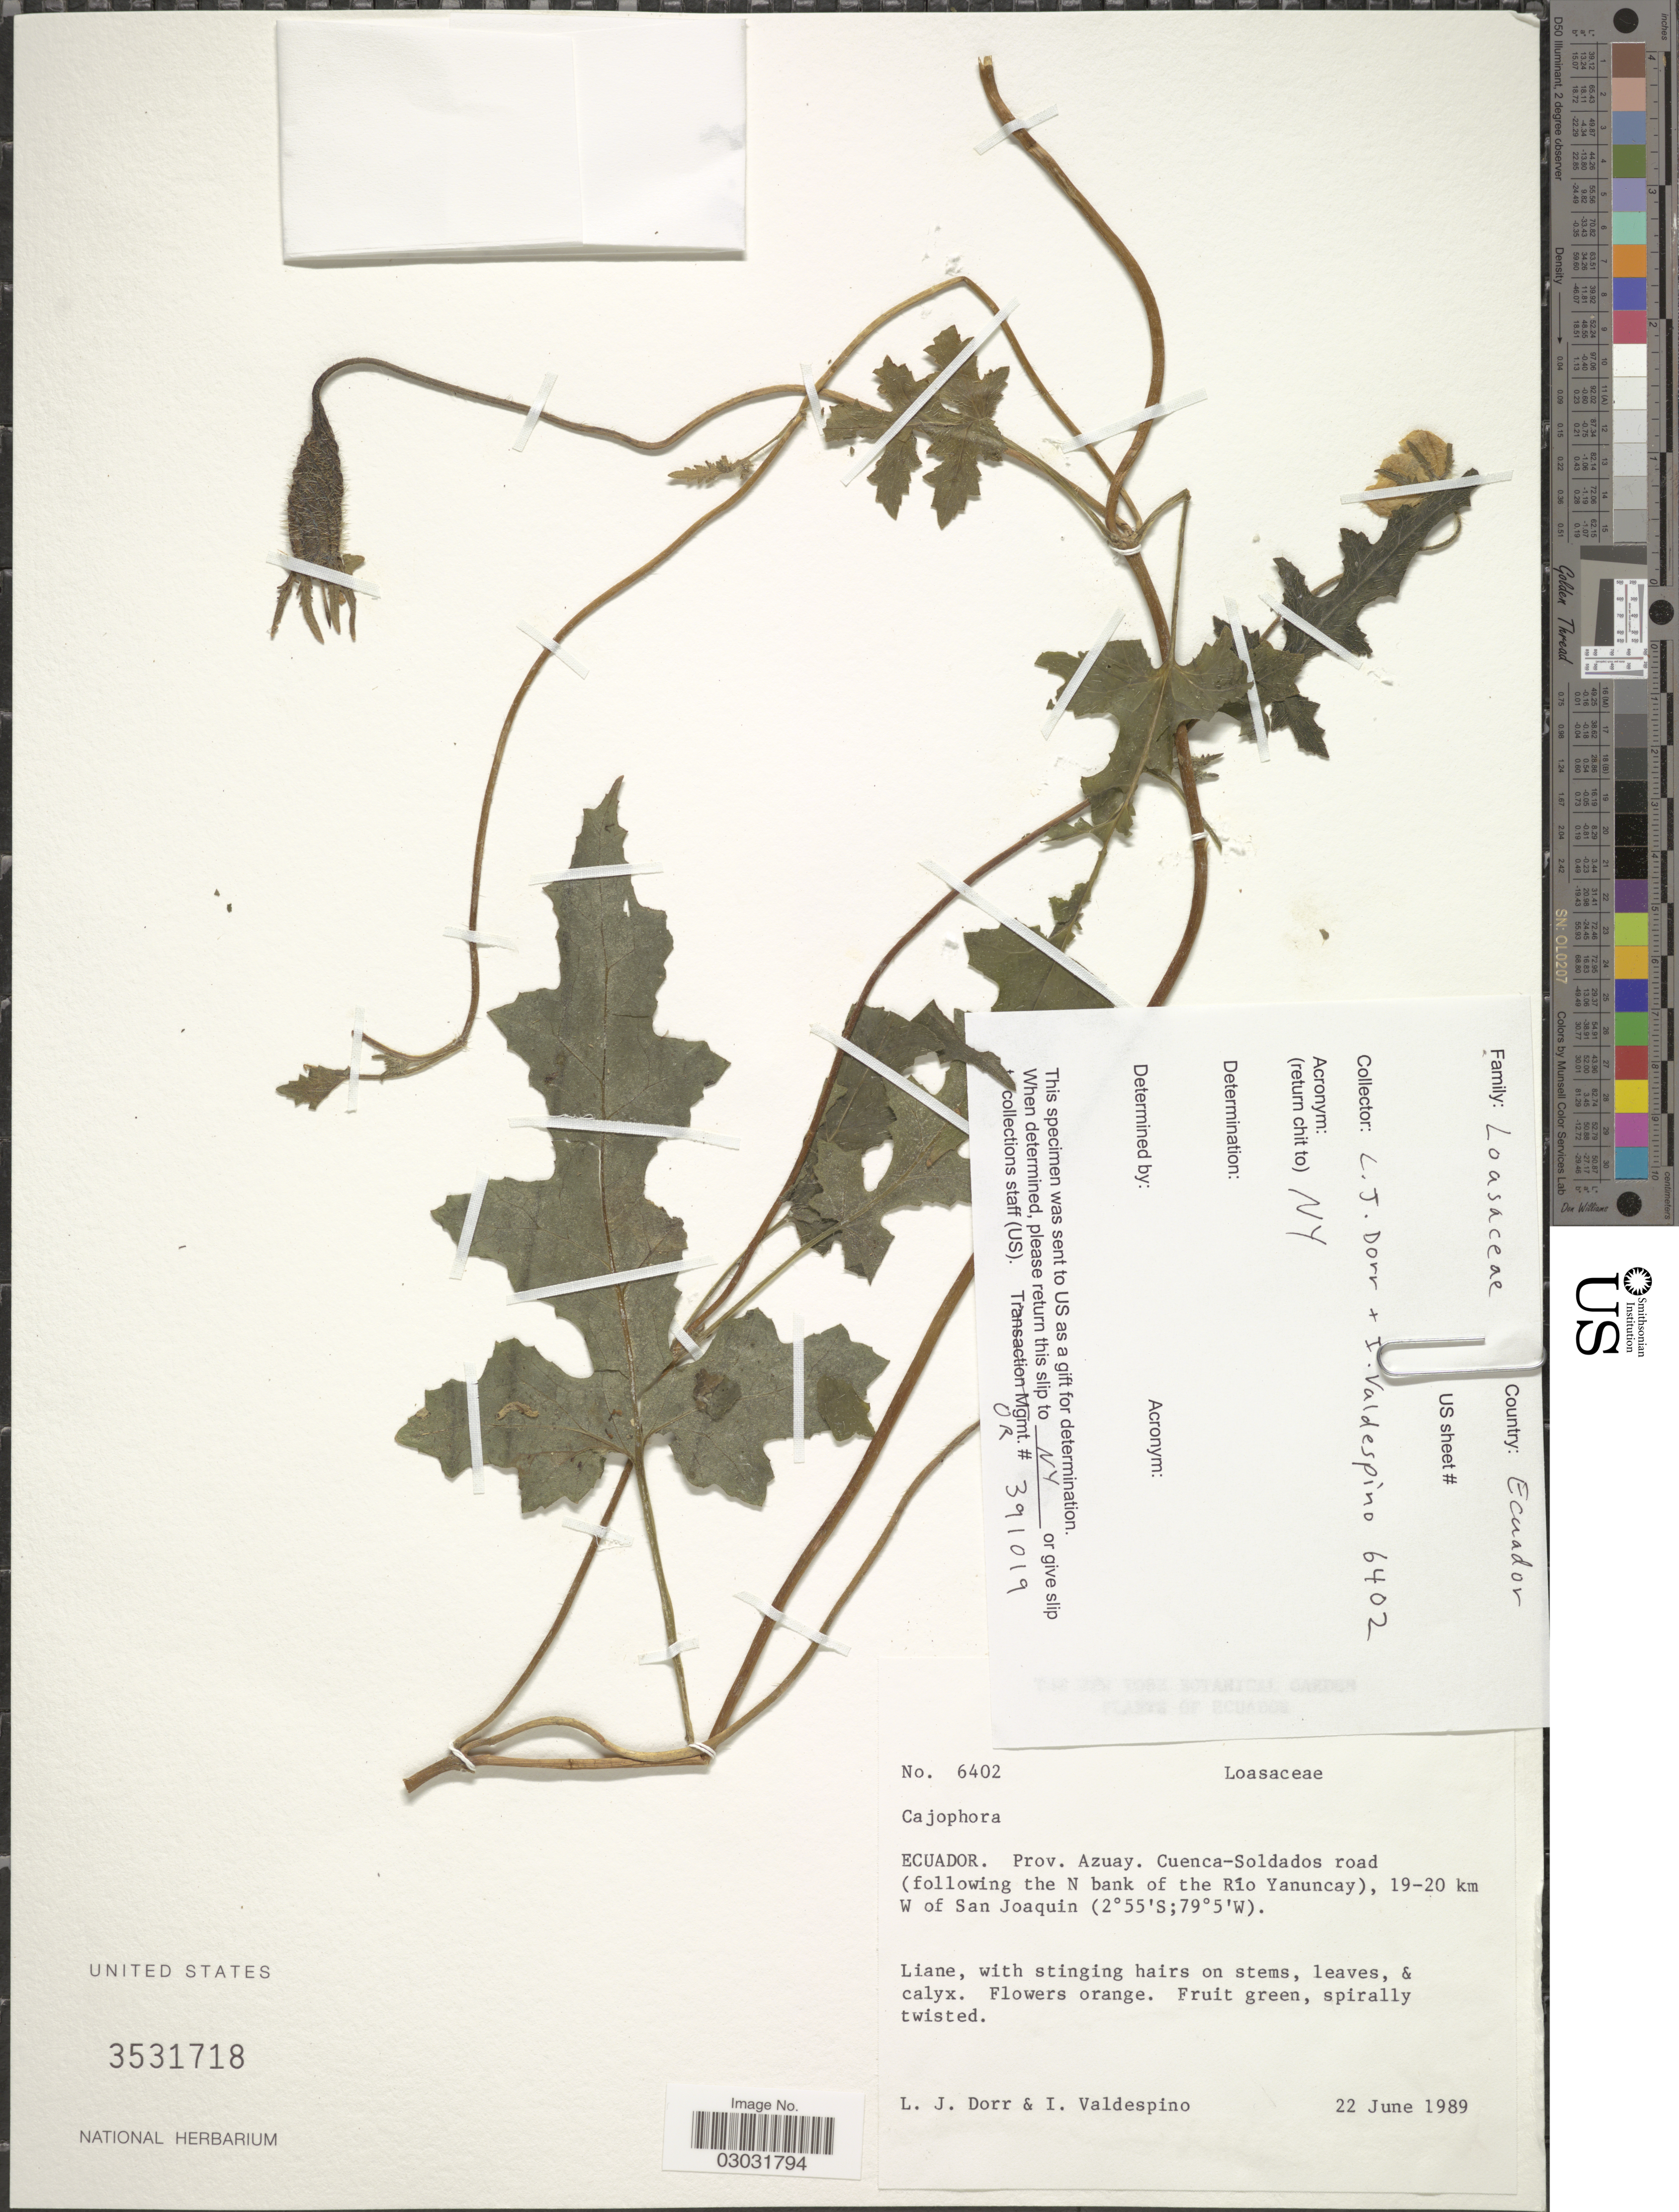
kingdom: Plantae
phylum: Tracheophyta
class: Magnoliopsida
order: Cornales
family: Loasaceae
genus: Caiophora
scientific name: Caiophora sp.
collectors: L. J. Dorr & I. Valdespino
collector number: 6402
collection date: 1989-06-22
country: Ecuador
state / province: Azuay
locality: Cuenca-Soldados road (following the N bank of the Río Yanuncay), 19-20 km W of San Joaquin.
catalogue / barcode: US 3531718